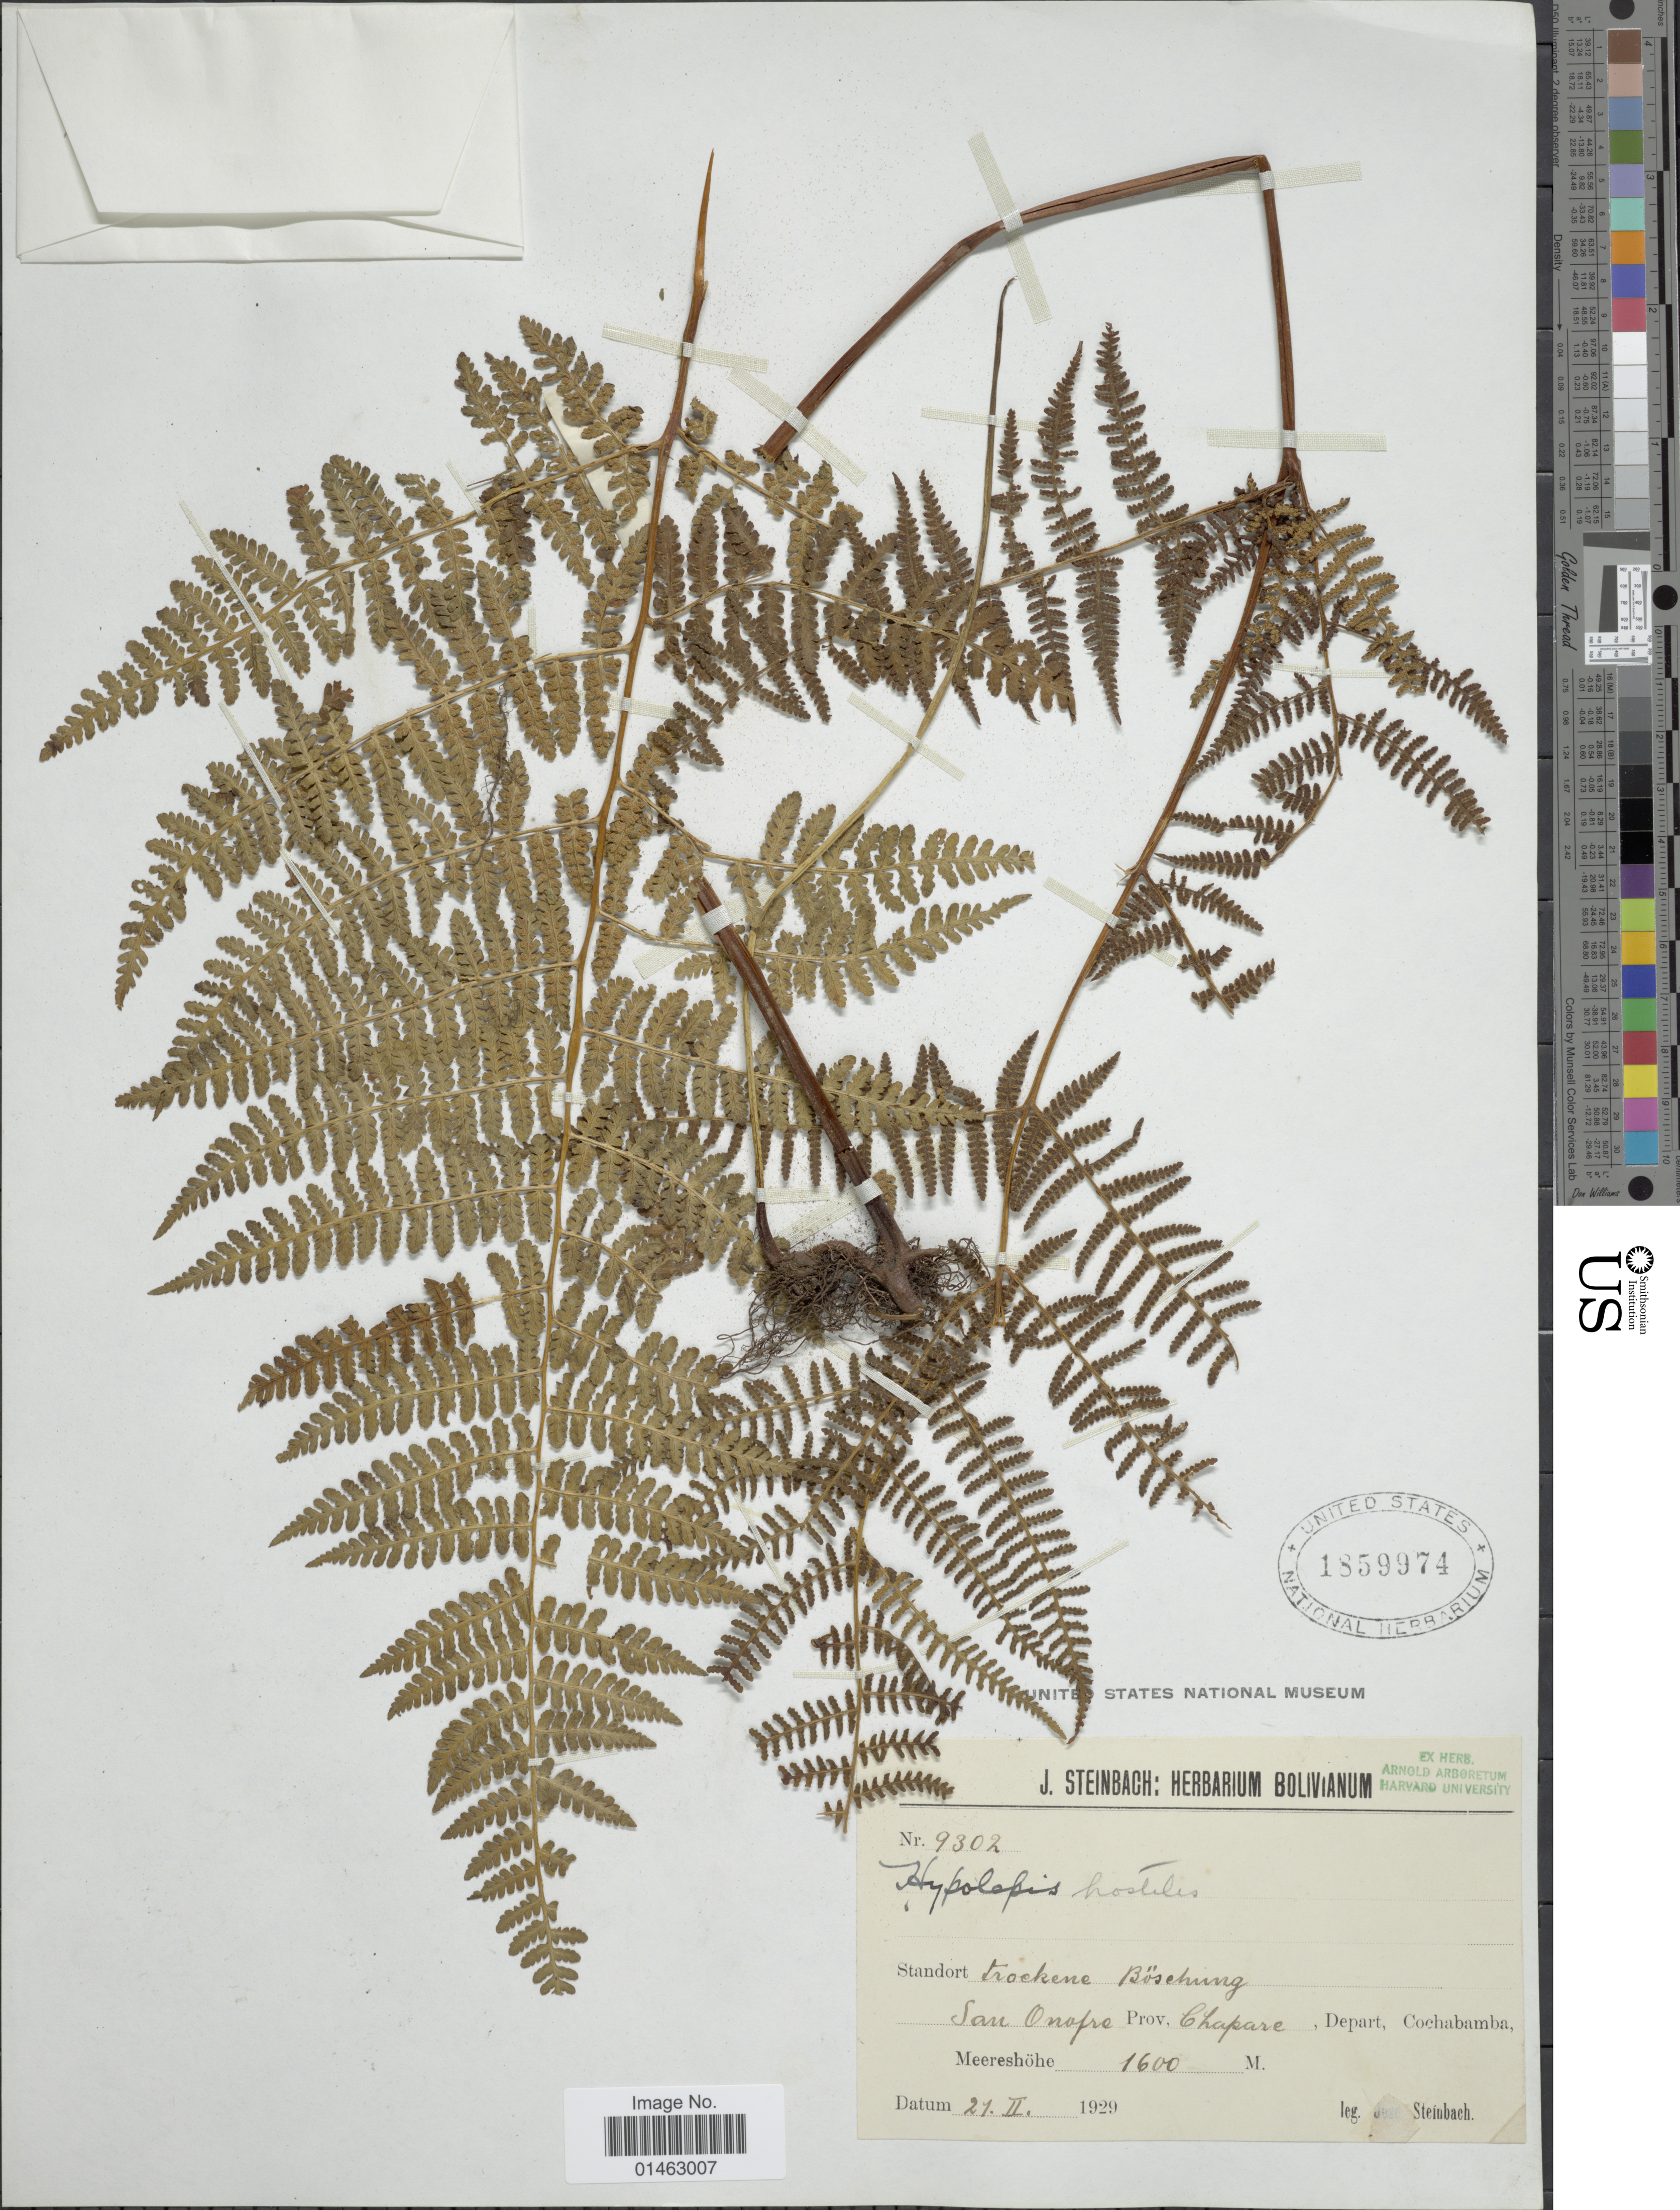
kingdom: Plantae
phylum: Tracheophyta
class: Polypodiopsida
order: Polypodiales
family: Dennstaedtiaceae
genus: Hypolepis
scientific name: Hypolepis hostilis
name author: (Kunze) C. Presl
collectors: J. Steinbach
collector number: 9302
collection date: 1929-02-21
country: Bolivia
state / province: Cochabamba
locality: Trockene Böschung San Onofre Prov. Chapare, Depart Cochabamba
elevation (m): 1600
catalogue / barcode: US 1859974